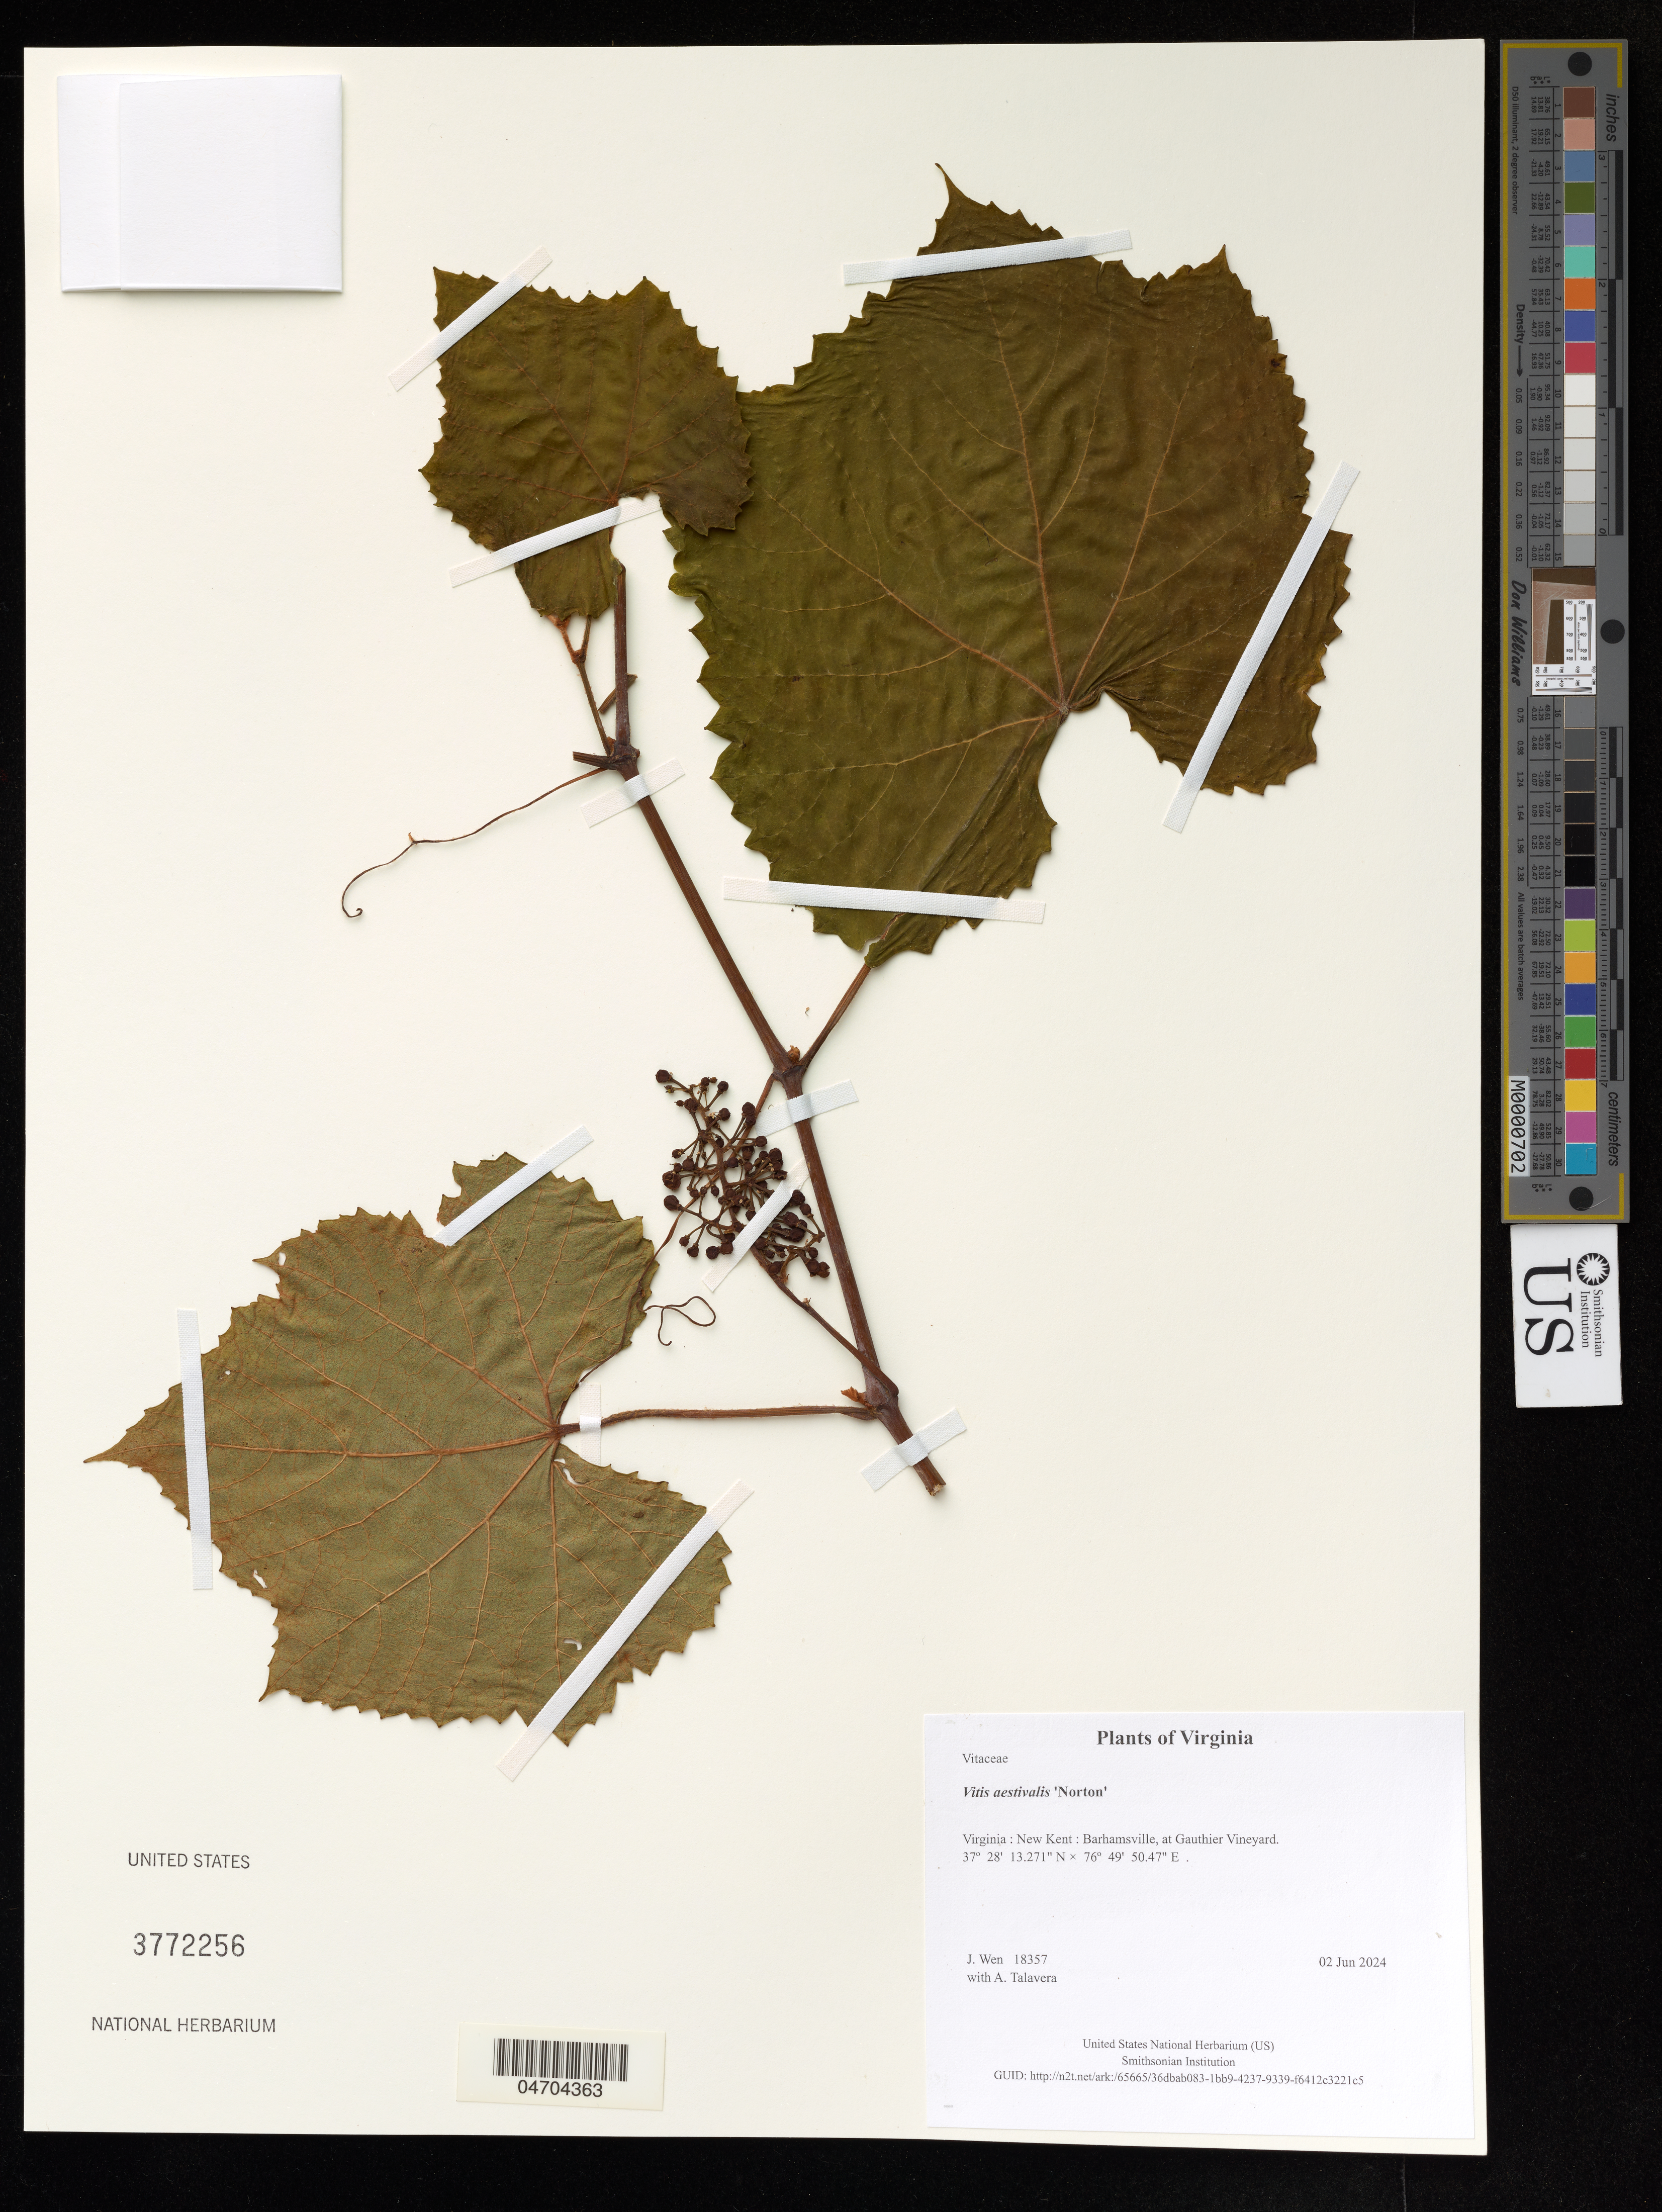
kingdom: Plantae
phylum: Tracheophyta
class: Magnoliopsida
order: Vitales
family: Vitaceae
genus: Vitis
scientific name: Vitis aestivalis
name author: Michx.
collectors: J. Wen & A. Talavera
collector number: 18357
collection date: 2024-06-02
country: United States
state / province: Virginia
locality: New Kent: Barhamsville, at Gauthier Vineyard.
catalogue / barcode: US 3772256